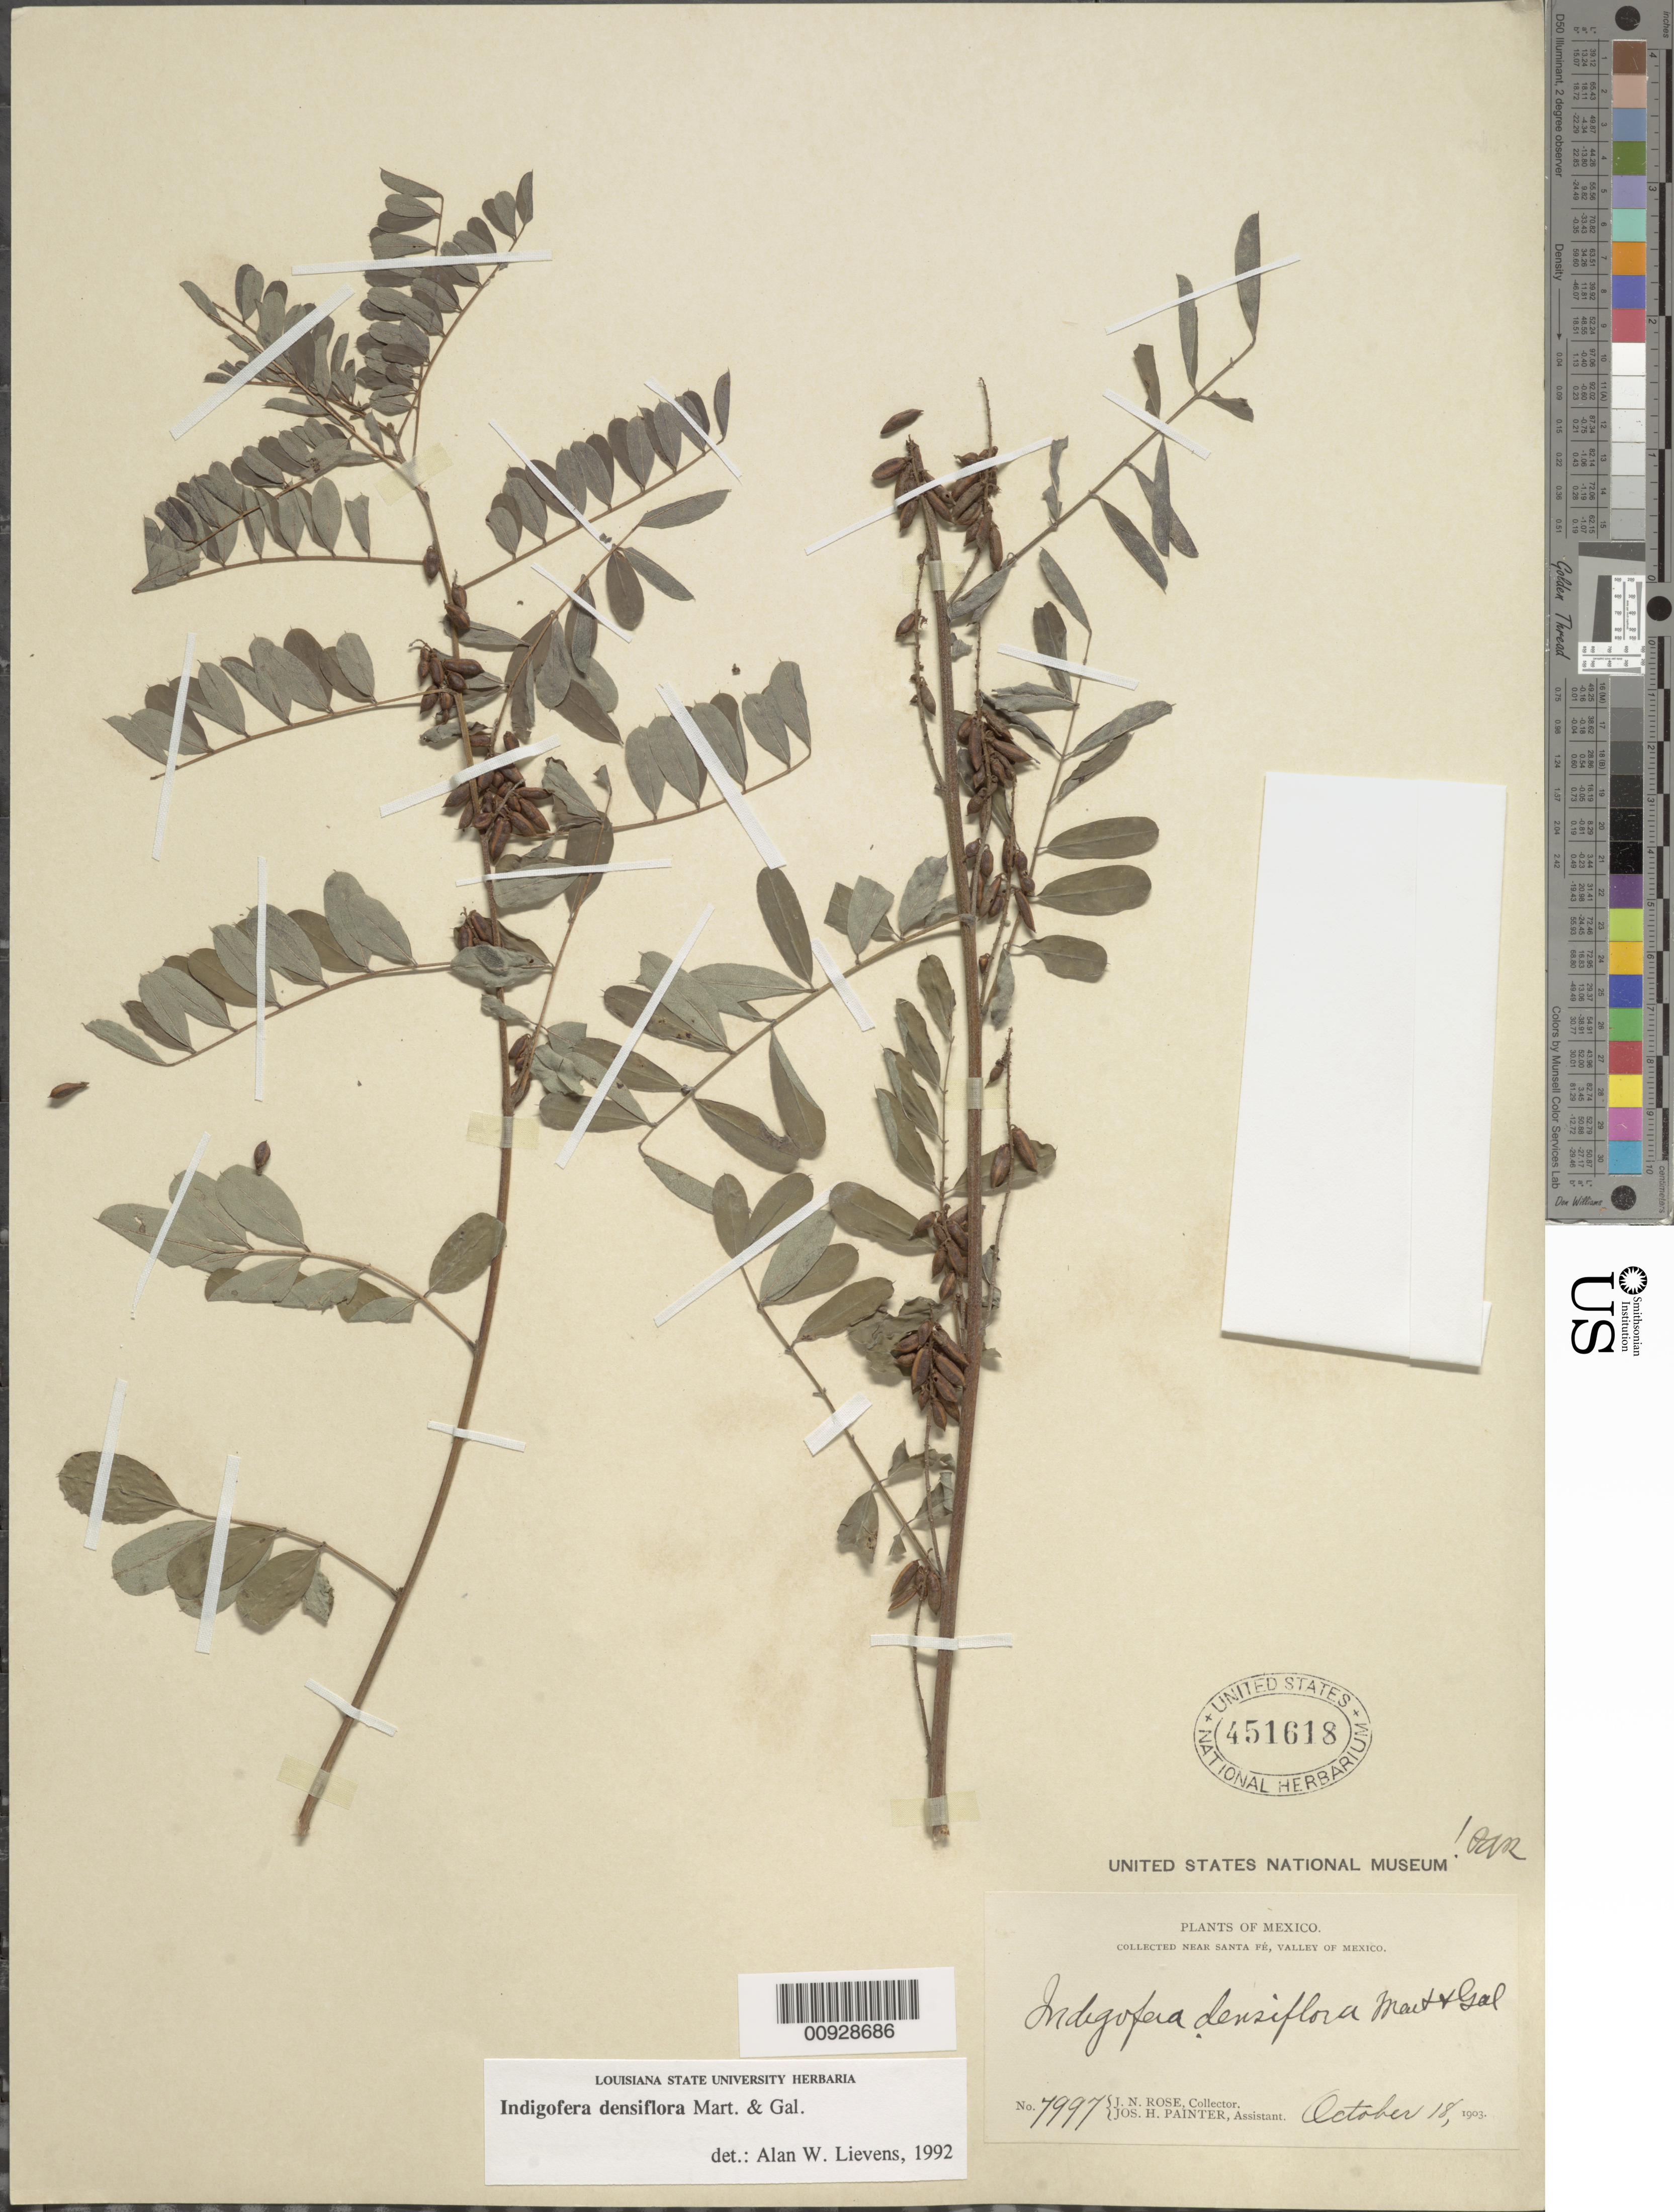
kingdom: Plantae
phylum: Tracheophyta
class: Magnoliopsida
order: Fabales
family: Fabaceae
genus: Indigofera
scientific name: Indigofera densiflora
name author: M. Martens & Galeotti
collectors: J. N. Rose & J. H. Painter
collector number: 7997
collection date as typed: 18 Oct 1903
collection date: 1903-10-18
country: Mexico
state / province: Distrito Federal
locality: Near Santa Fé, Valley of Mexico.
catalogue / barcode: US 451618